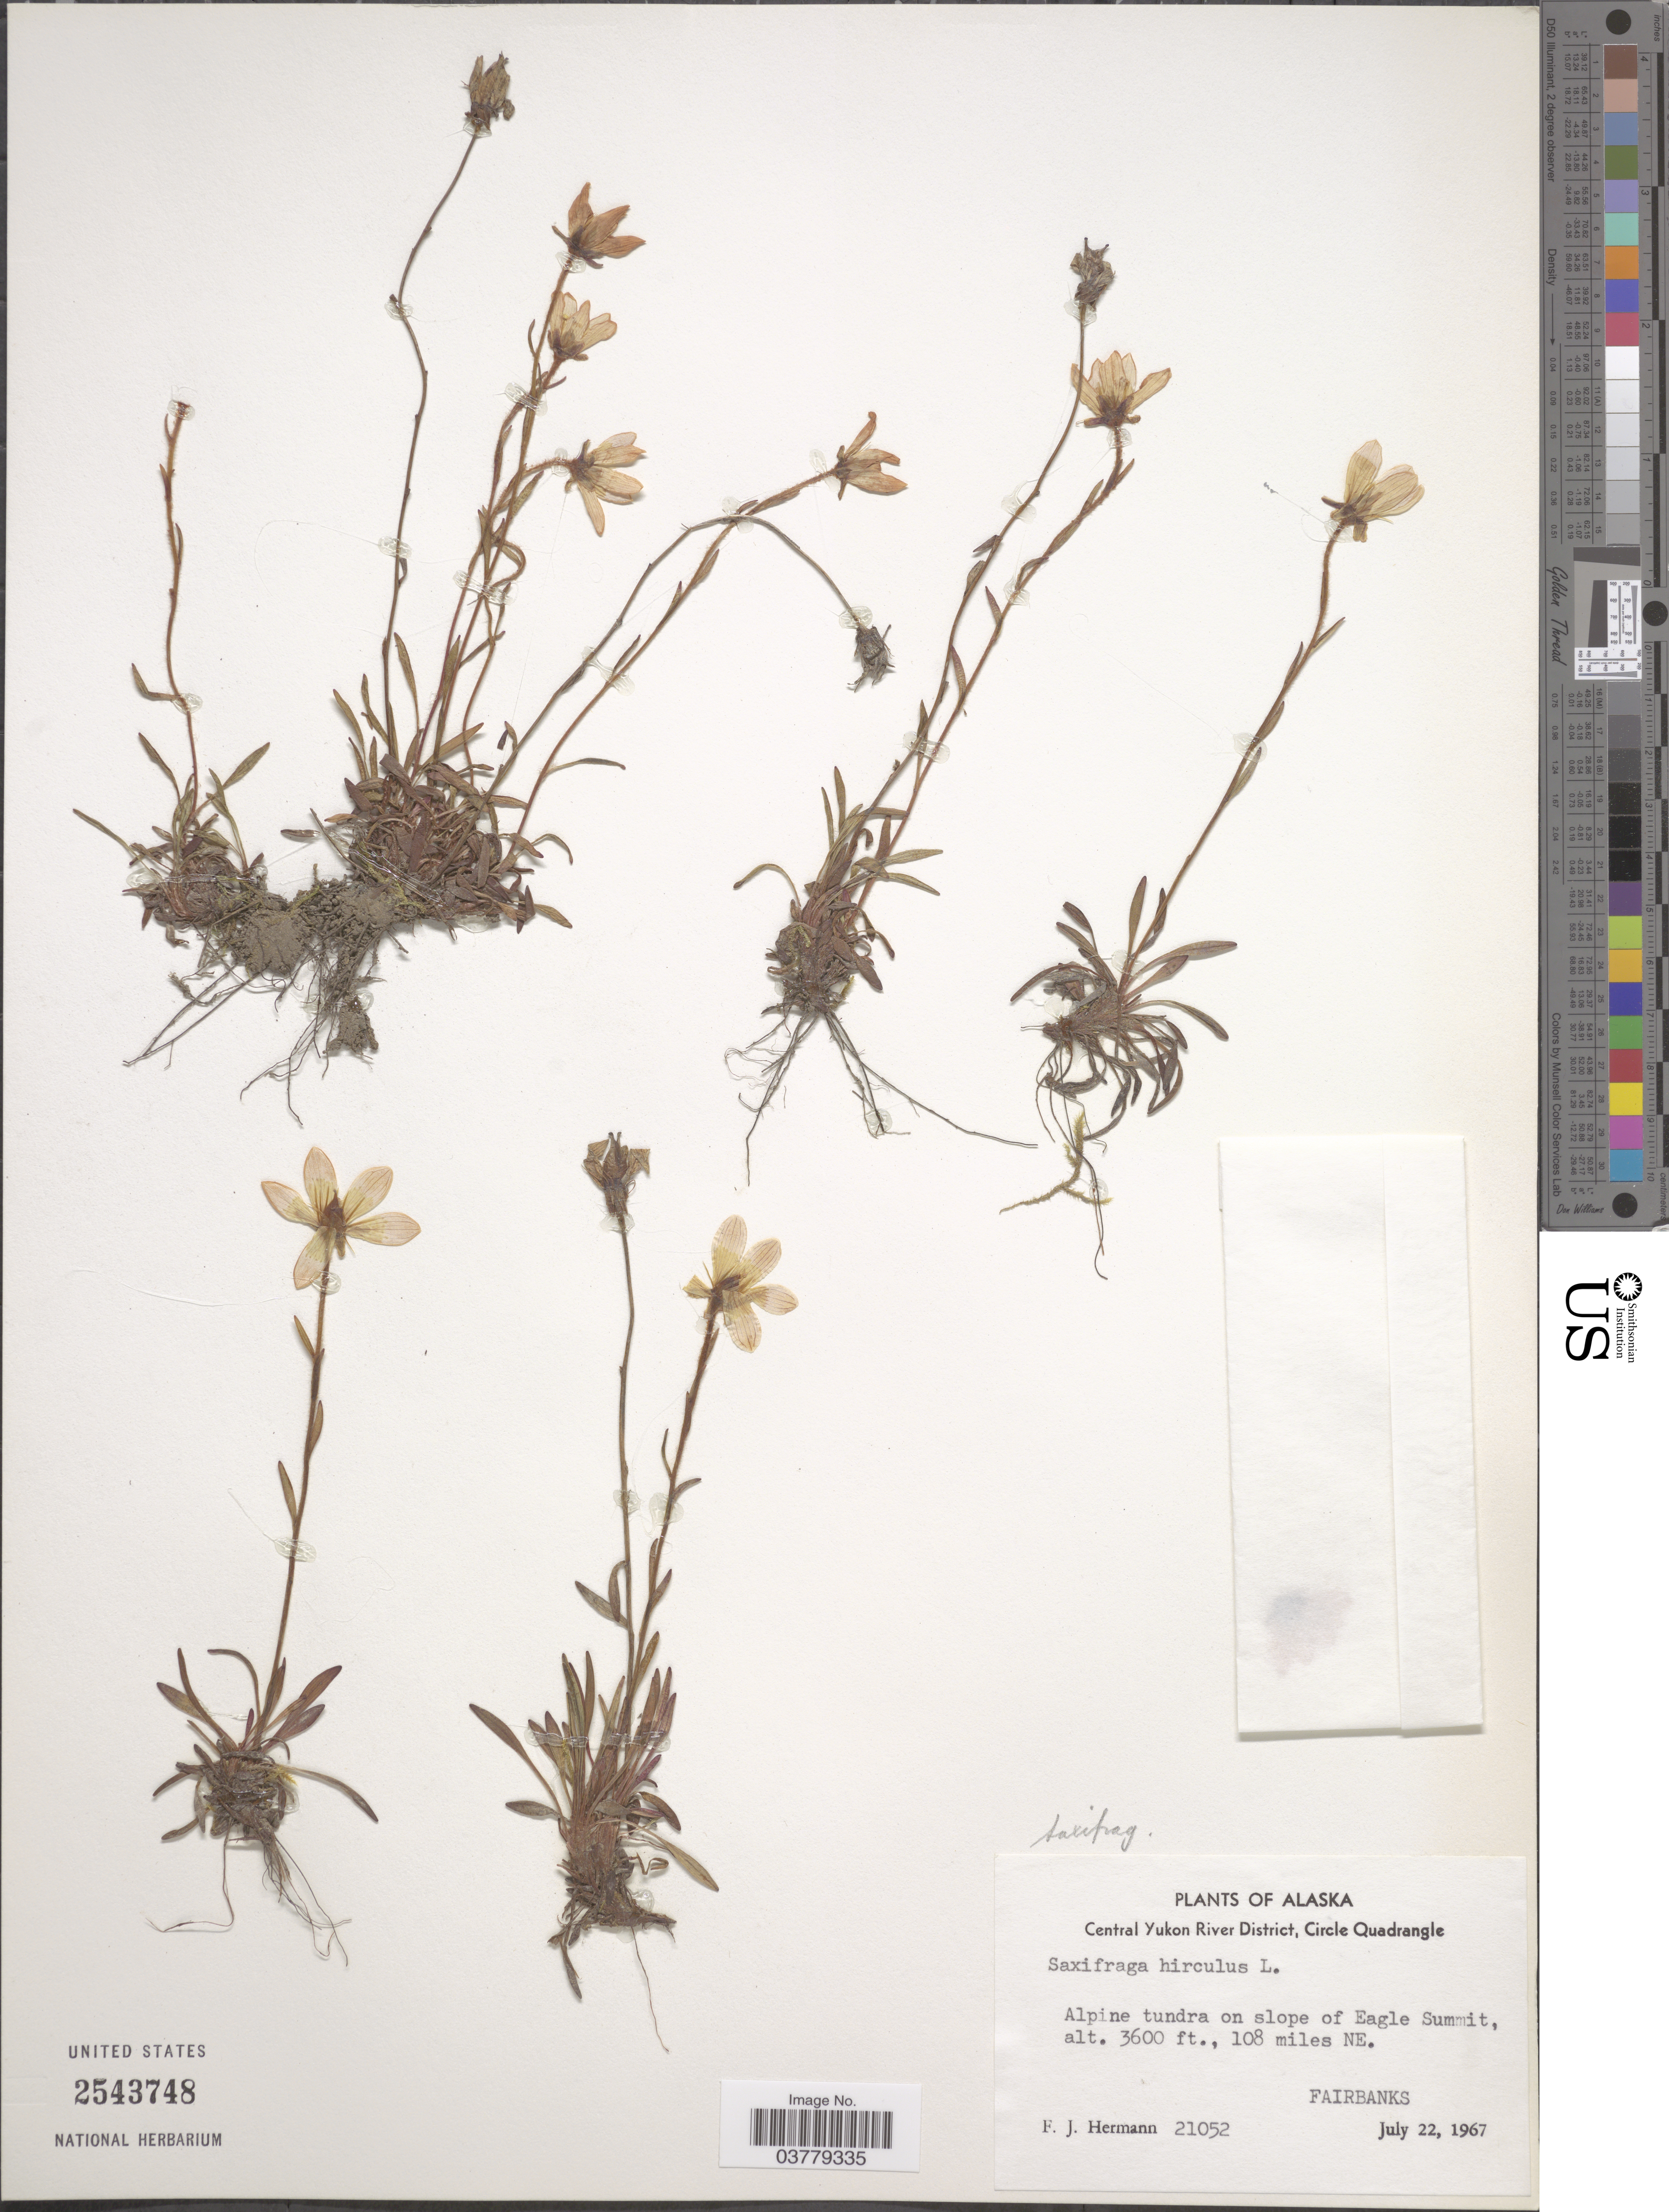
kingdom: Plantae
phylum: Tracheophyta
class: Magnoliopsida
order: Saxifragales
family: Saxifragaceae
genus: Saxifraga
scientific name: Saxifraga hirculus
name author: L.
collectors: F. J. Hermann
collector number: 21052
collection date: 1967-07-22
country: United States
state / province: Alaska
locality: Central Yukon River District, Circle Quadrangle. Alpine tundra on slope of Eagle Summit. 108 miles NE. Fairbanks.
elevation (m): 1097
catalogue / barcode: US 2543748